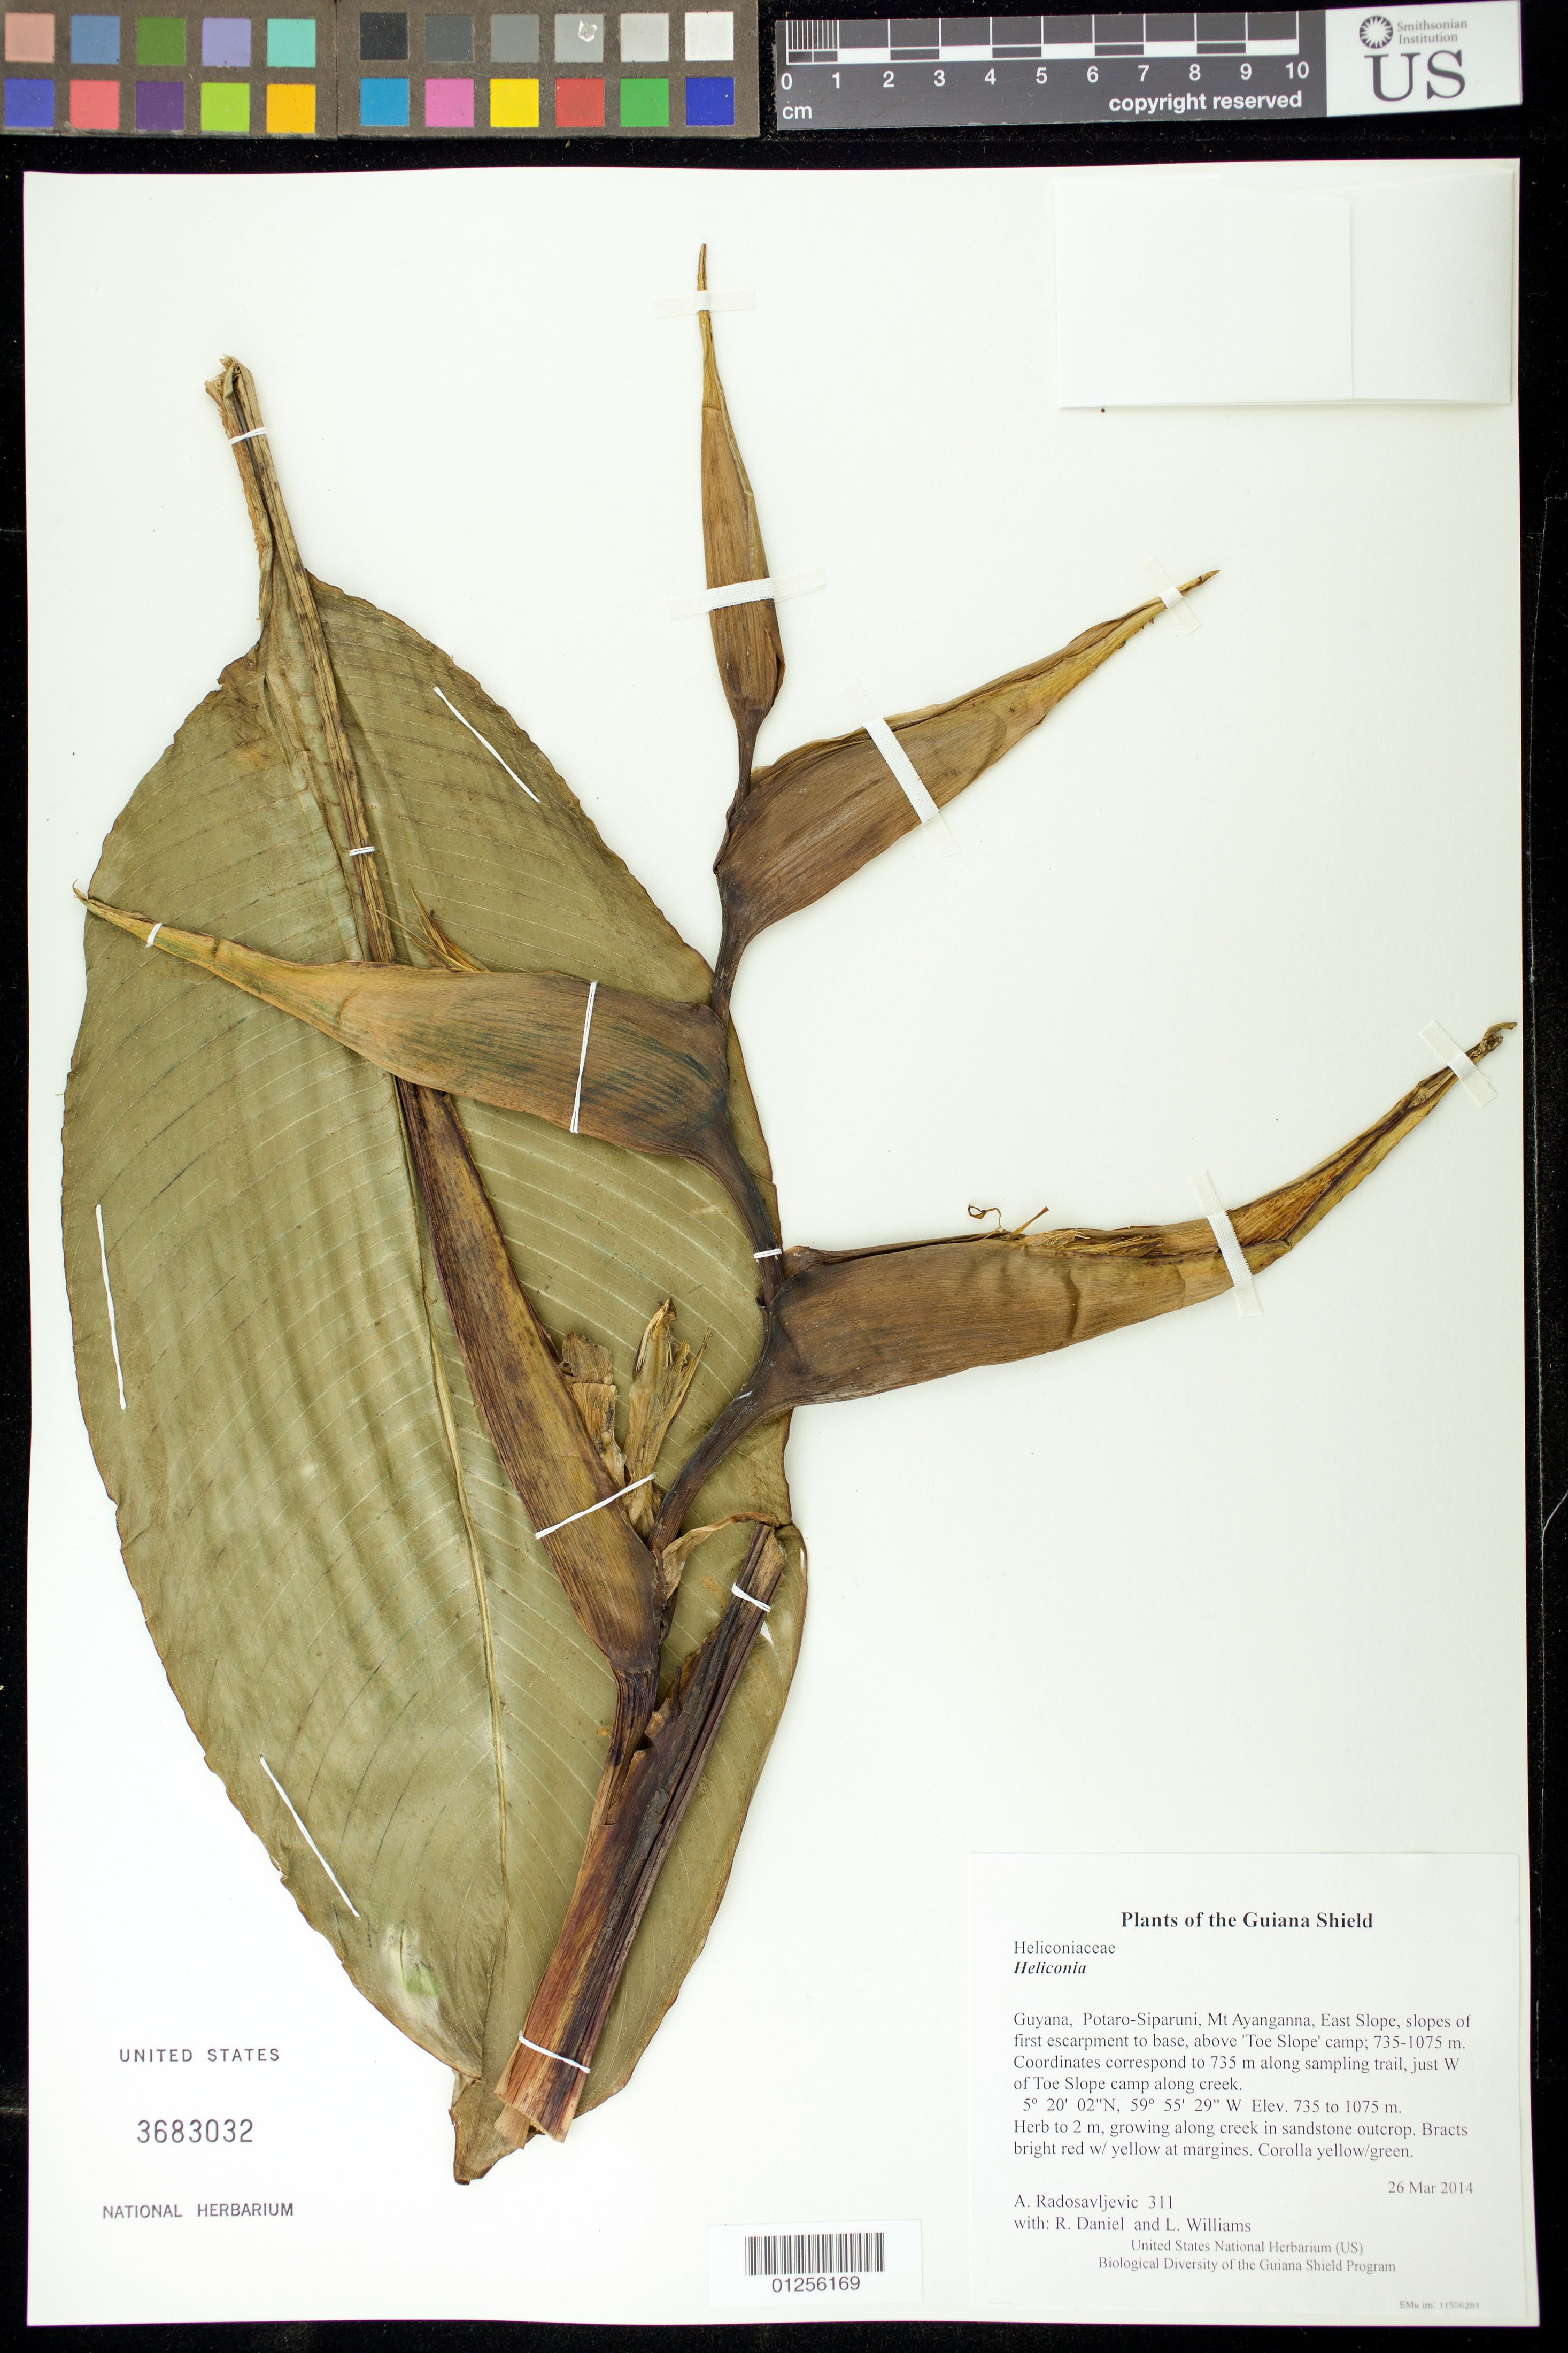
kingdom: Plantae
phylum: Tracheophyta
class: Liliopsida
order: Zingiberales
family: Heliconiaceae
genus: Heliconia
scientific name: Heliconia sp.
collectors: A. Radosavljevic, R. Daniel & L. Williams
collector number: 311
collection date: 2014-03-26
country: Guyana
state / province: Potaro-Siparuni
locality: Mt Ayanganna, East Slope, slopes of first escarpment to base, above 'Toe Slope' camp; 735-1075 m. Coordinates correspond to 735 m along sampling trail, just W of Toe Slope camp along creek.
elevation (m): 735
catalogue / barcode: US 3683032